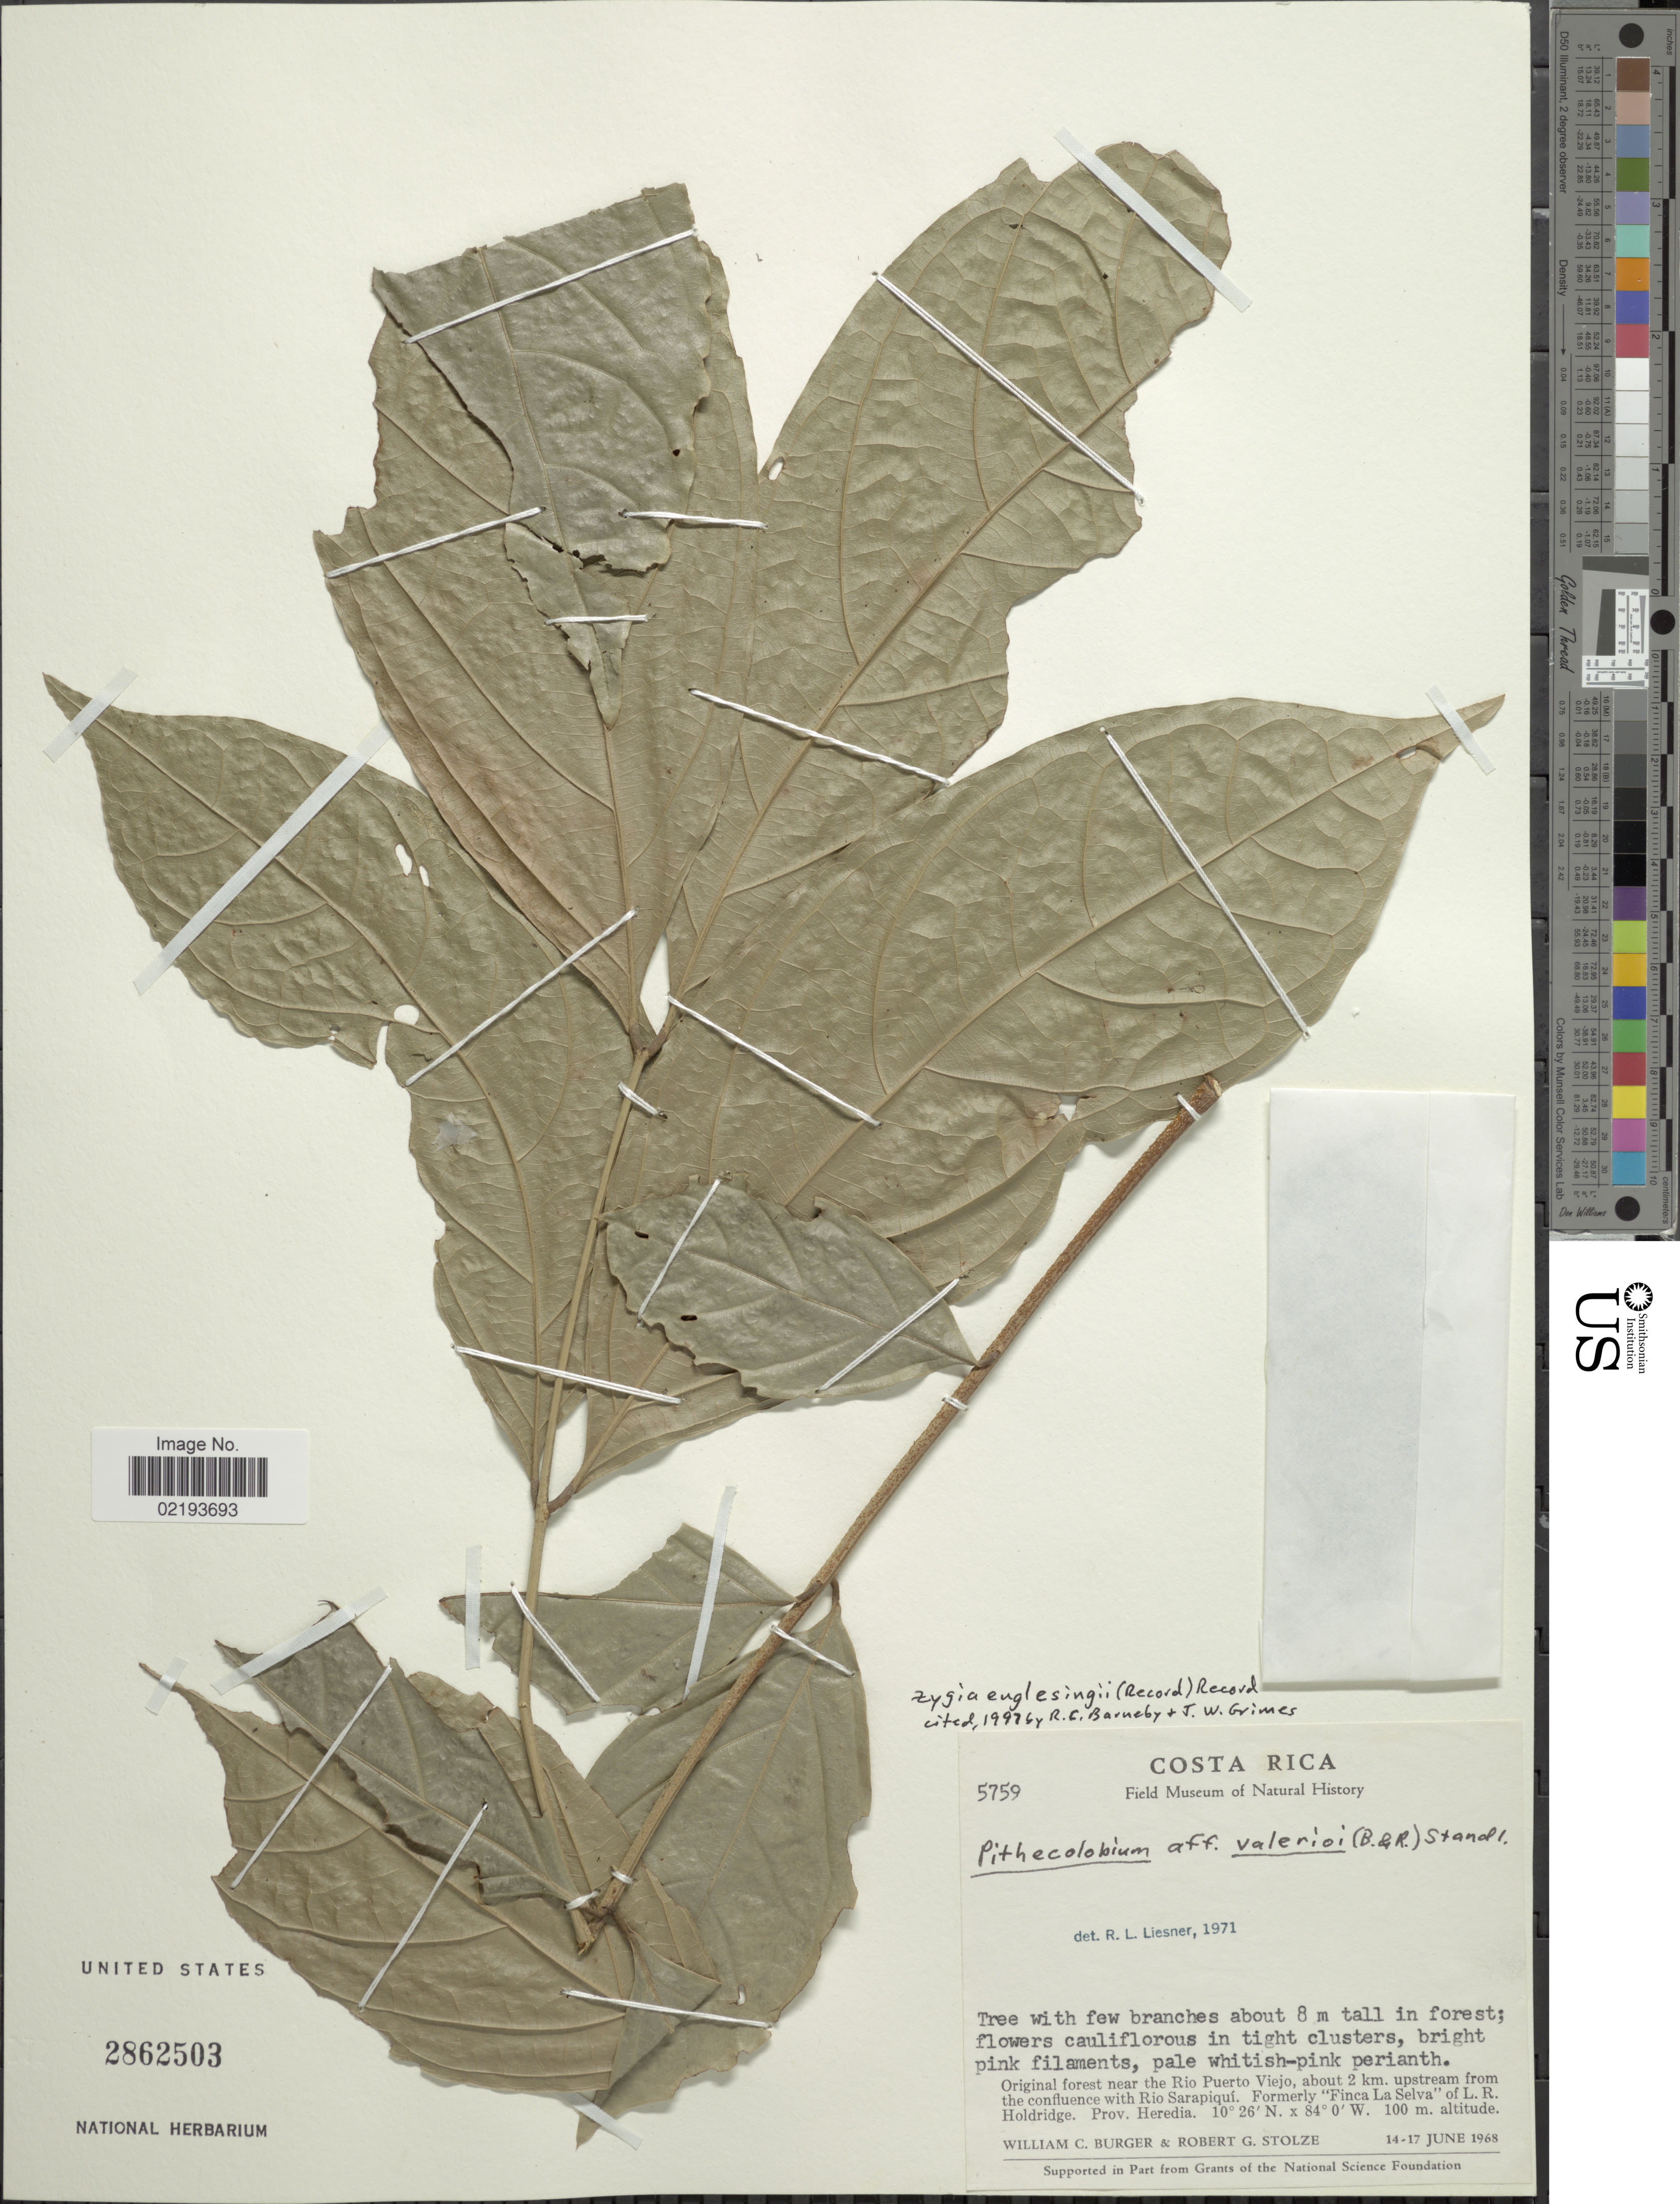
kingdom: Plantae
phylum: Tracheophyta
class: Magnoliopsida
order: Fabales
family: Fabaceae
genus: Zygia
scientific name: Zygia englesingii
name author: (Standl.) Record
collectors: W. Burger & R. G. Stolze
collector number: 5759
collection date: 1968-06-14/1968-06-17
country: Costa Rica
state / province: Heredia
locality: Original forest near the Rio Puerto Viejo, about 2 km upstream from the confluence with Rio Sarapiquí. Formerly 'Finca La Selva' of L.R. Holdridge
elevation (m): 100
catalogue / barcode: US 2862503